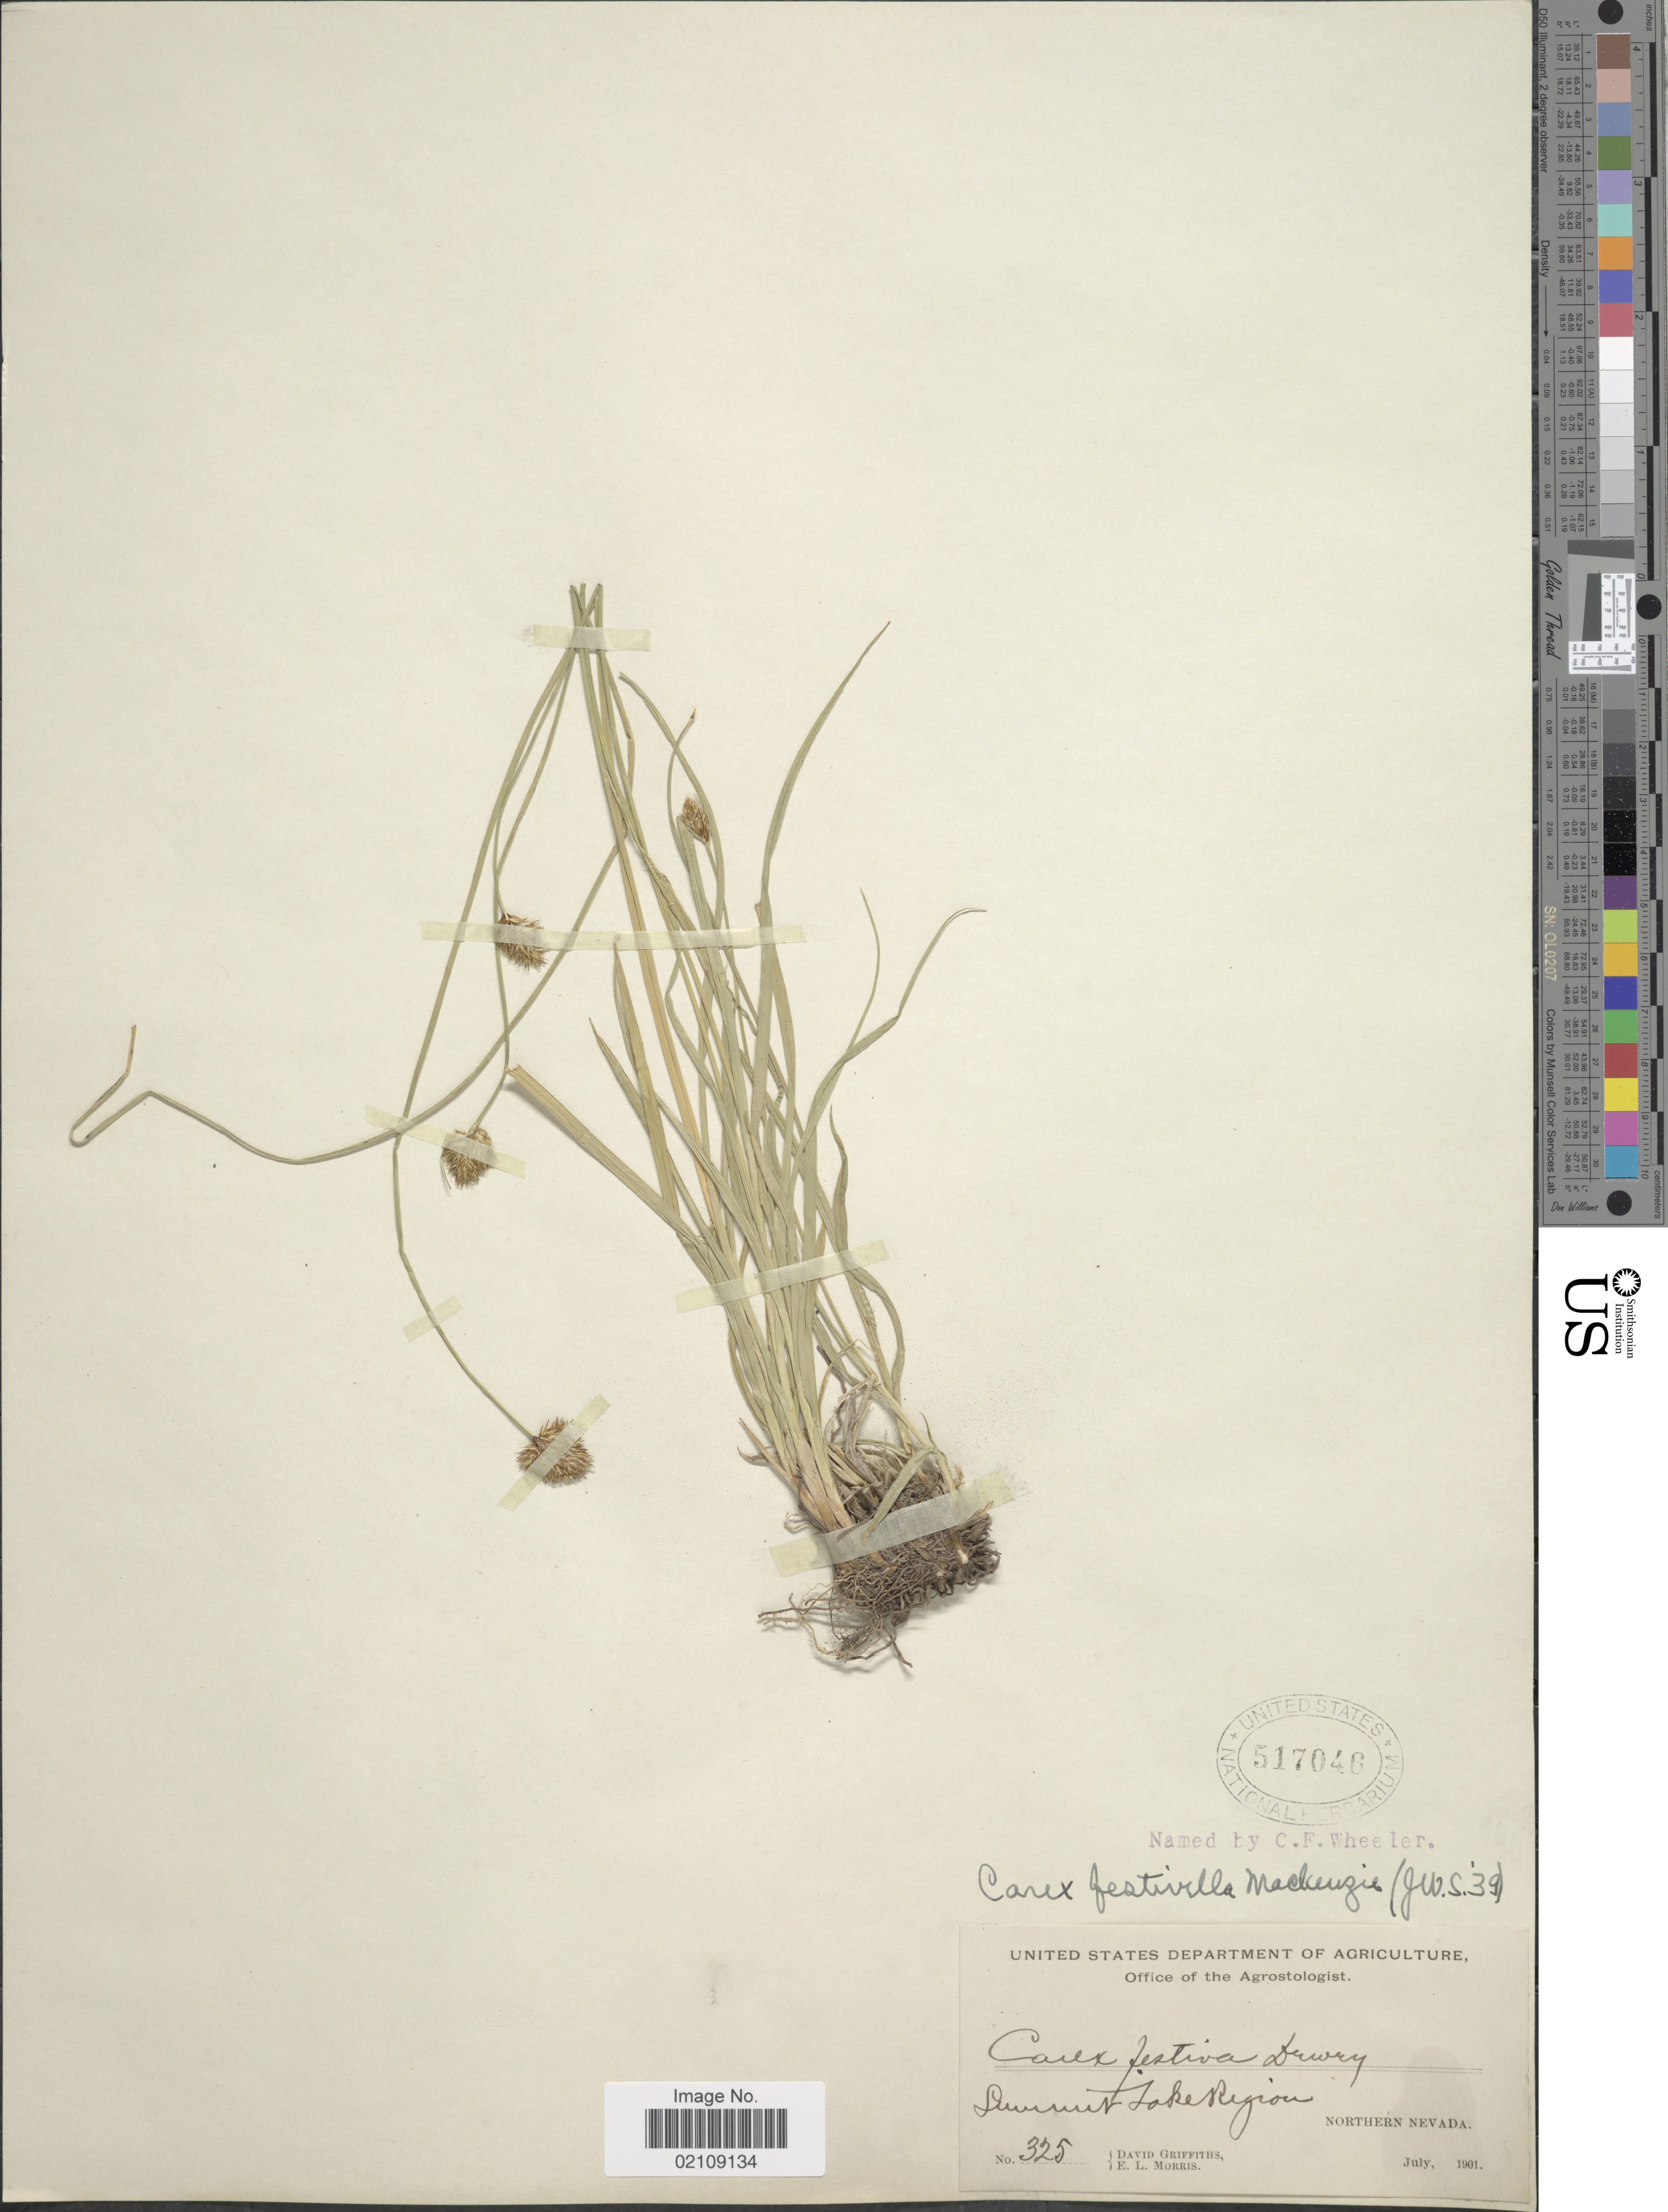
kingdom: Plantae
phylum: Tracheophyta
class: Liliopsida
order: Poales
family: Cyperaceae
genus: Carex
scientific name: Carex microptera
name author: Mack.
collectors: D. Griffiths & E. Morris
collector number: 325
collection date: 1901-07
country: United States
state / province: Nevada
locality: Summit Lake Region. Northern Nevada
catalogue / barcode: US 517046